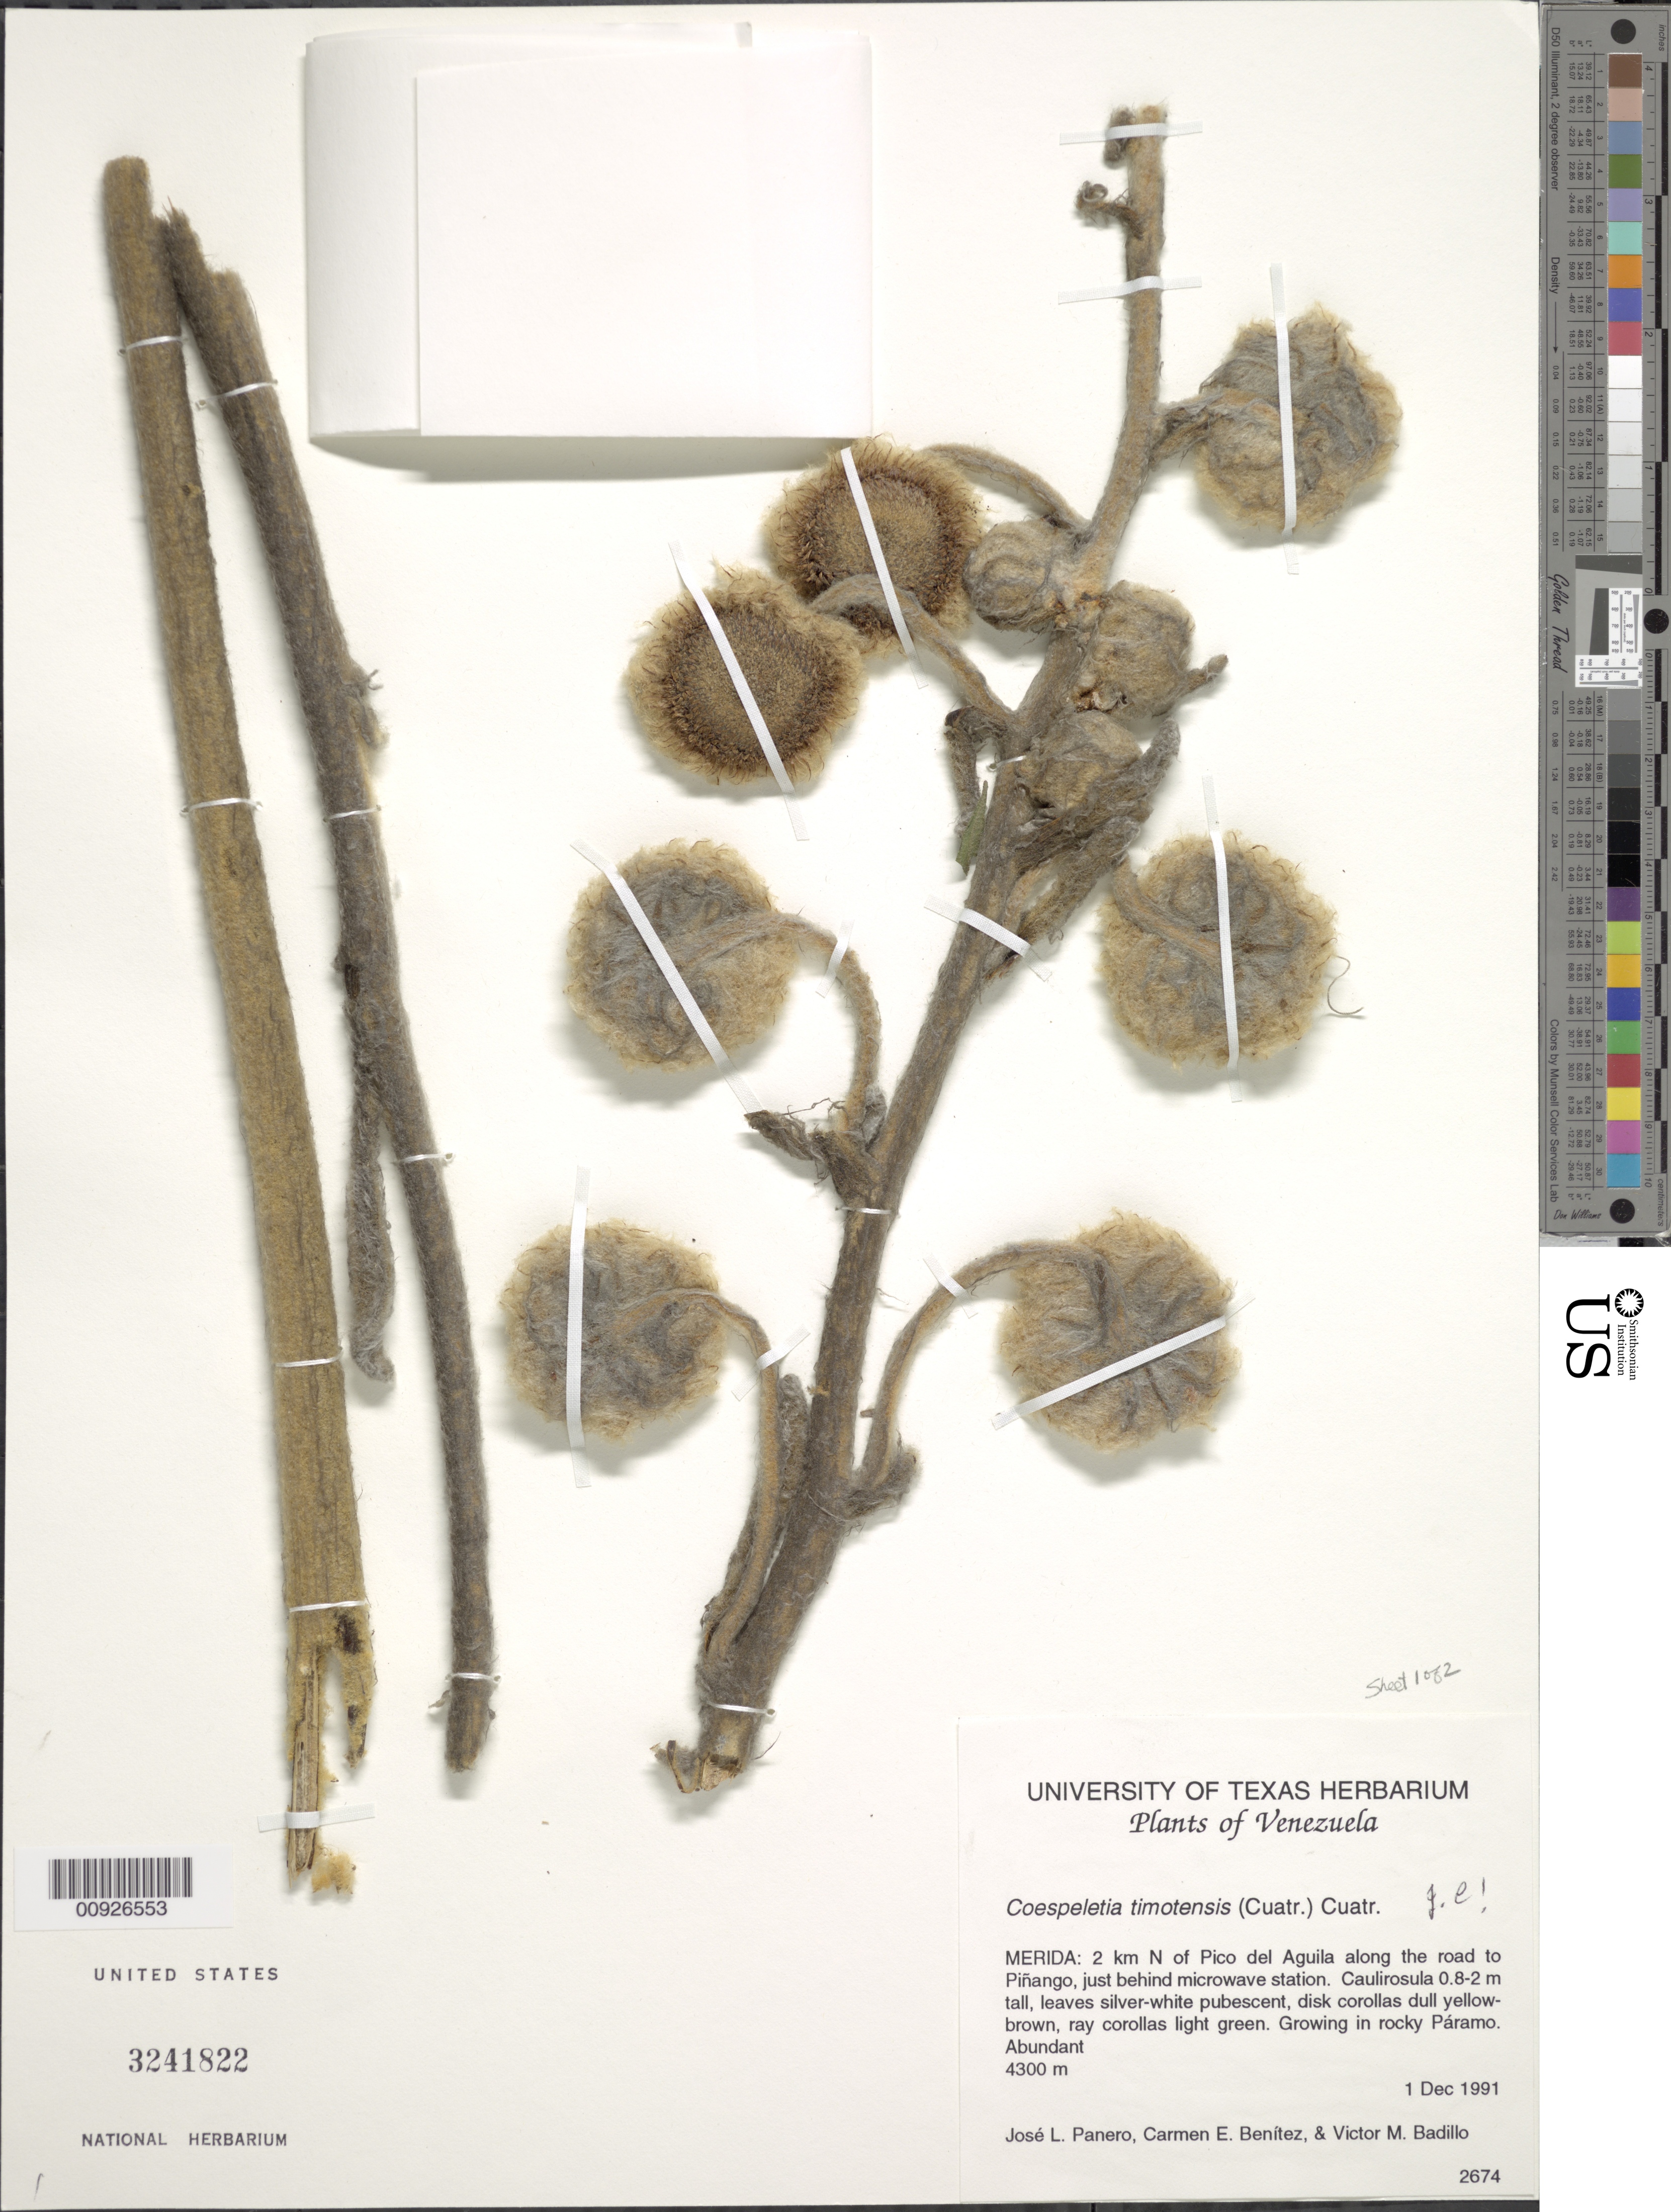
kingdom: Plantae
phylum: Tracheophyta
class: Magnoliopsida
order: Asterales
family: Asteraceae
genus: Coespeletia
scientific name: Coespeletia timotensis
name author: (Cuatrec.) Cuatrec.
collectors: J. L. Panero, C. E. Benítez de Rojas & V. Badillo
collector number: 2674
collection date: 1991-12-01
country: Venezuela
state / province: Mérida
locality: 2 km N of Pico del Águila, along the road to Piñango, just behind microwave station.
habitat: Growing in rocky páramo. Abundant.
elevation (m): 4300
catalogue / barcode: US 3241822